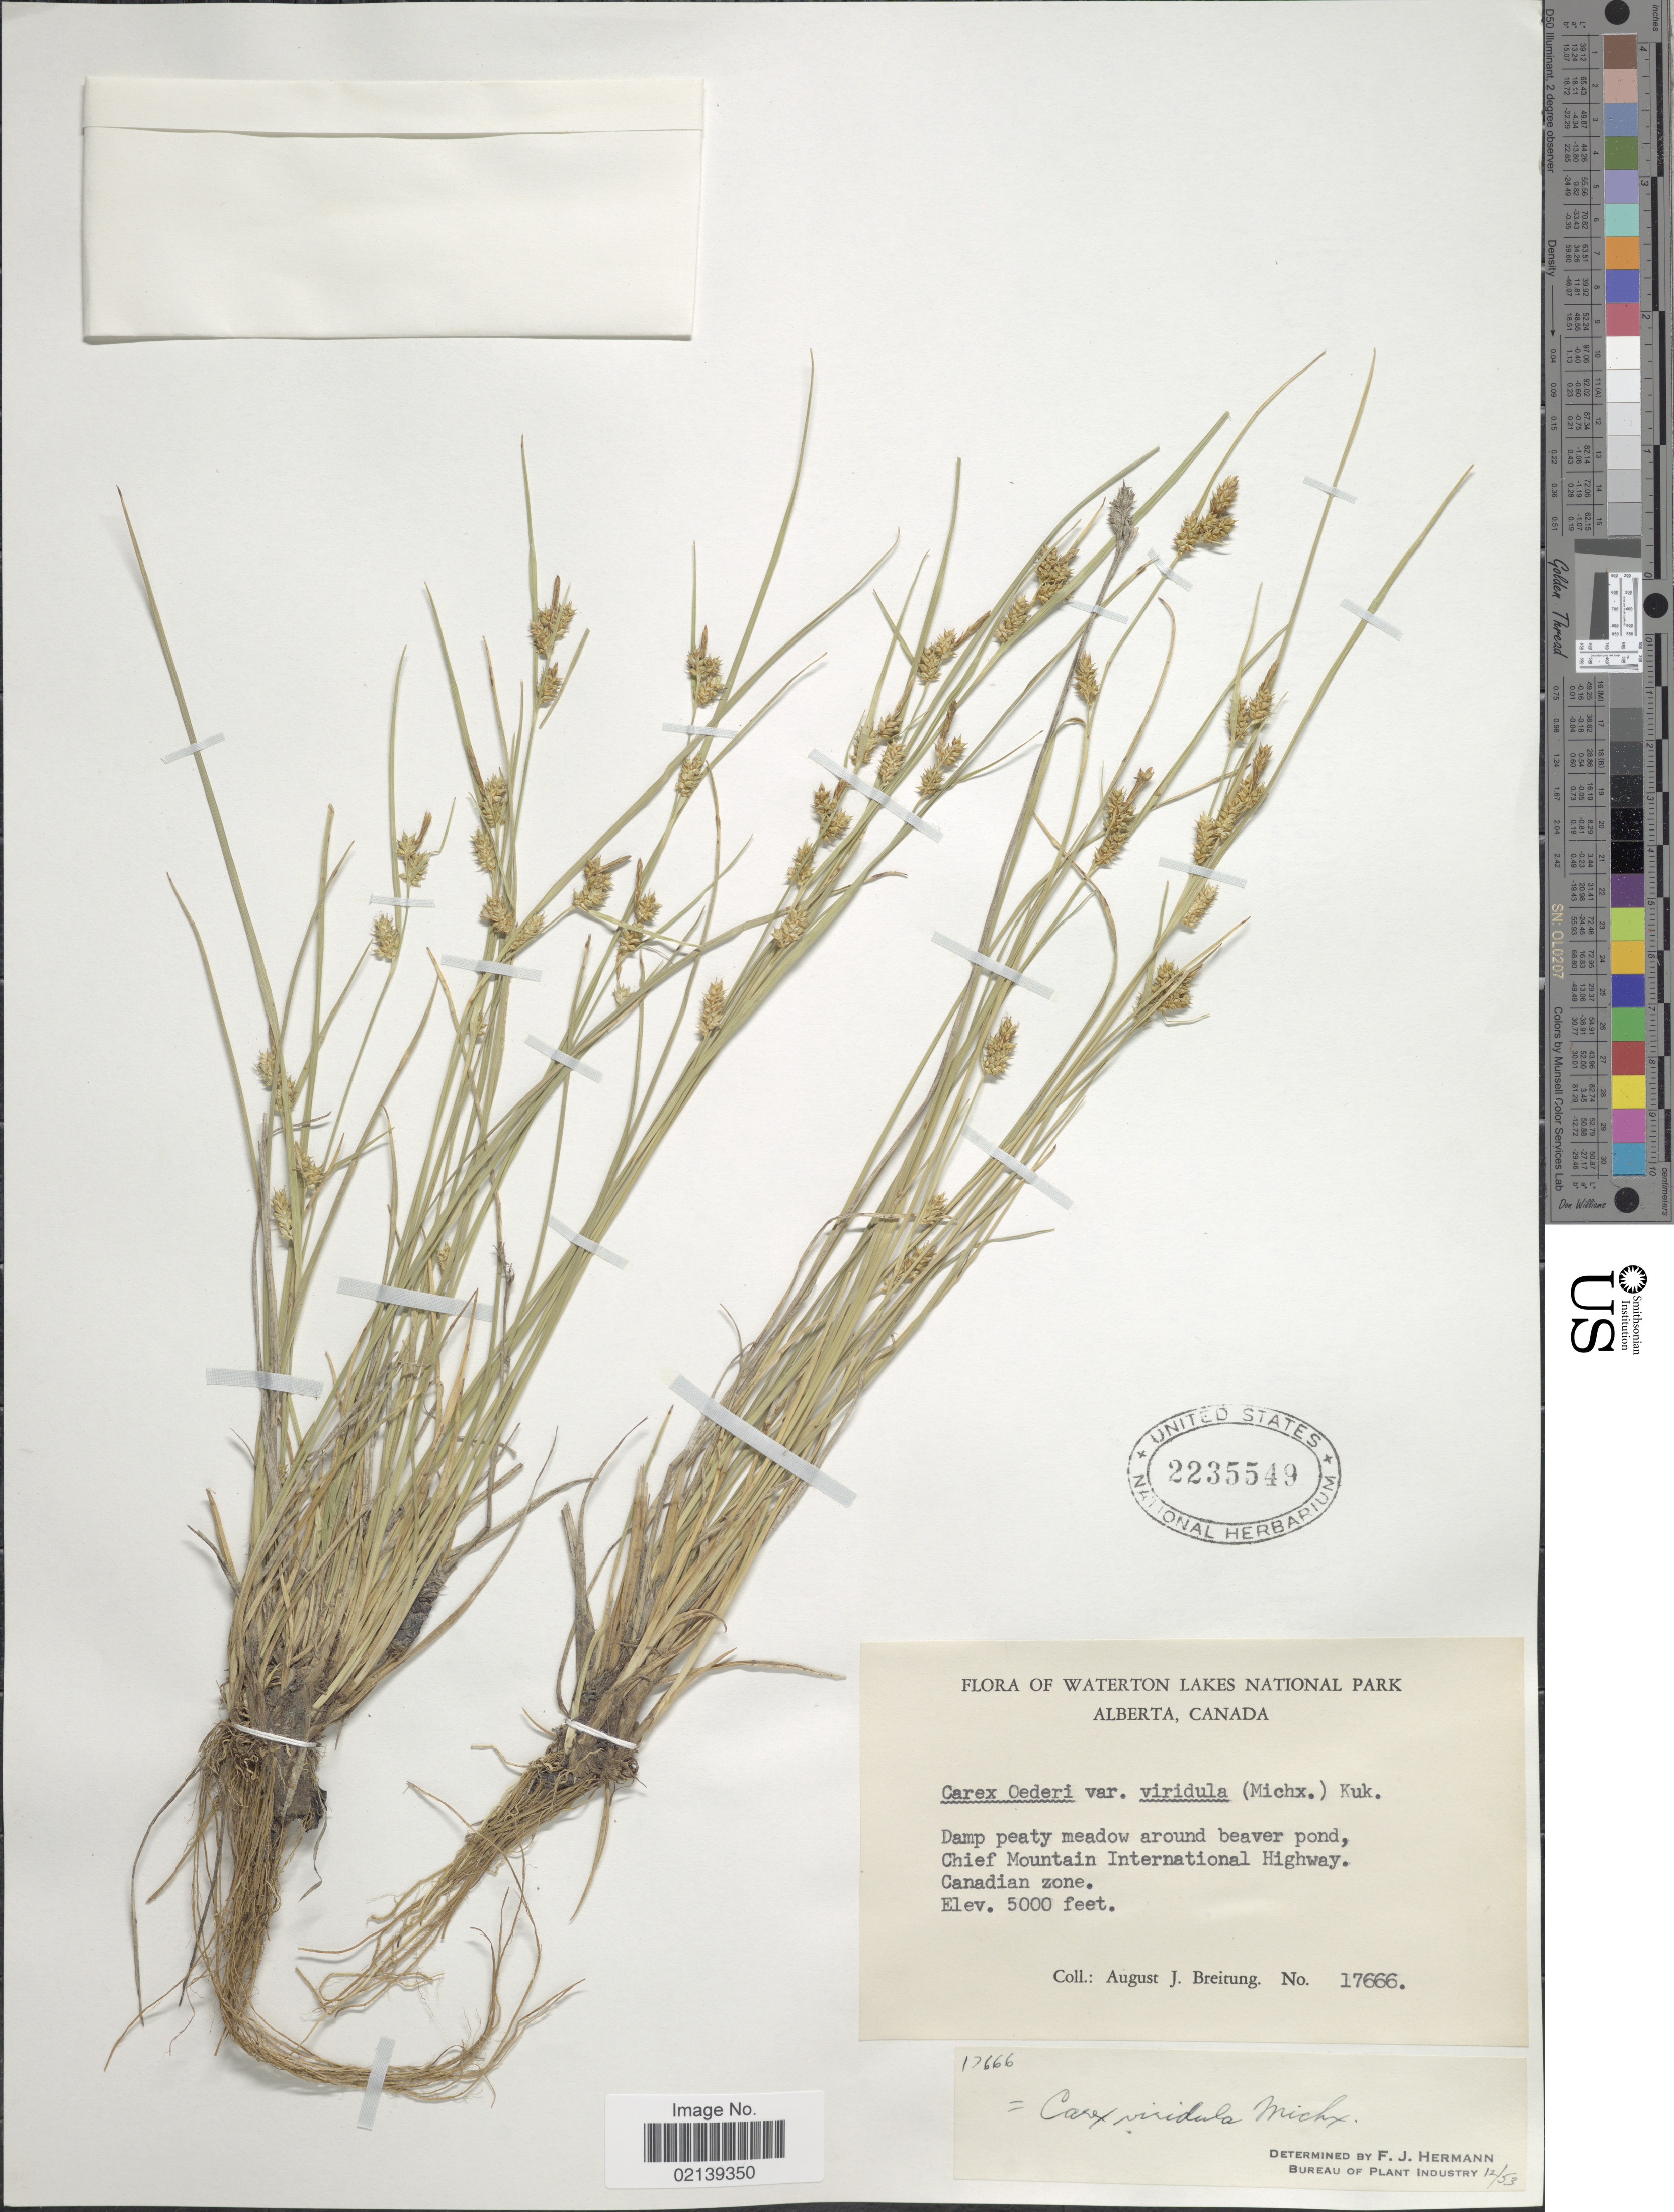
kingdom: Plantae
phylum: Tracheophyta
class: Liliopsida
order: Poales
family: Cyperaceae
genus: Carex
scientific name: Carex oederi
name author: Retz.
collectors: A. Breitung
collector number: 17666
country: Canada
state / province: Alberta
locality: Waterton Lakes National Park, Alberta, Canada, Damp peary meadow around beaver pond, Chief Mountain International Highway, Canadian zone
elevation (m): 1524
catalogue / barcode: US 2235549